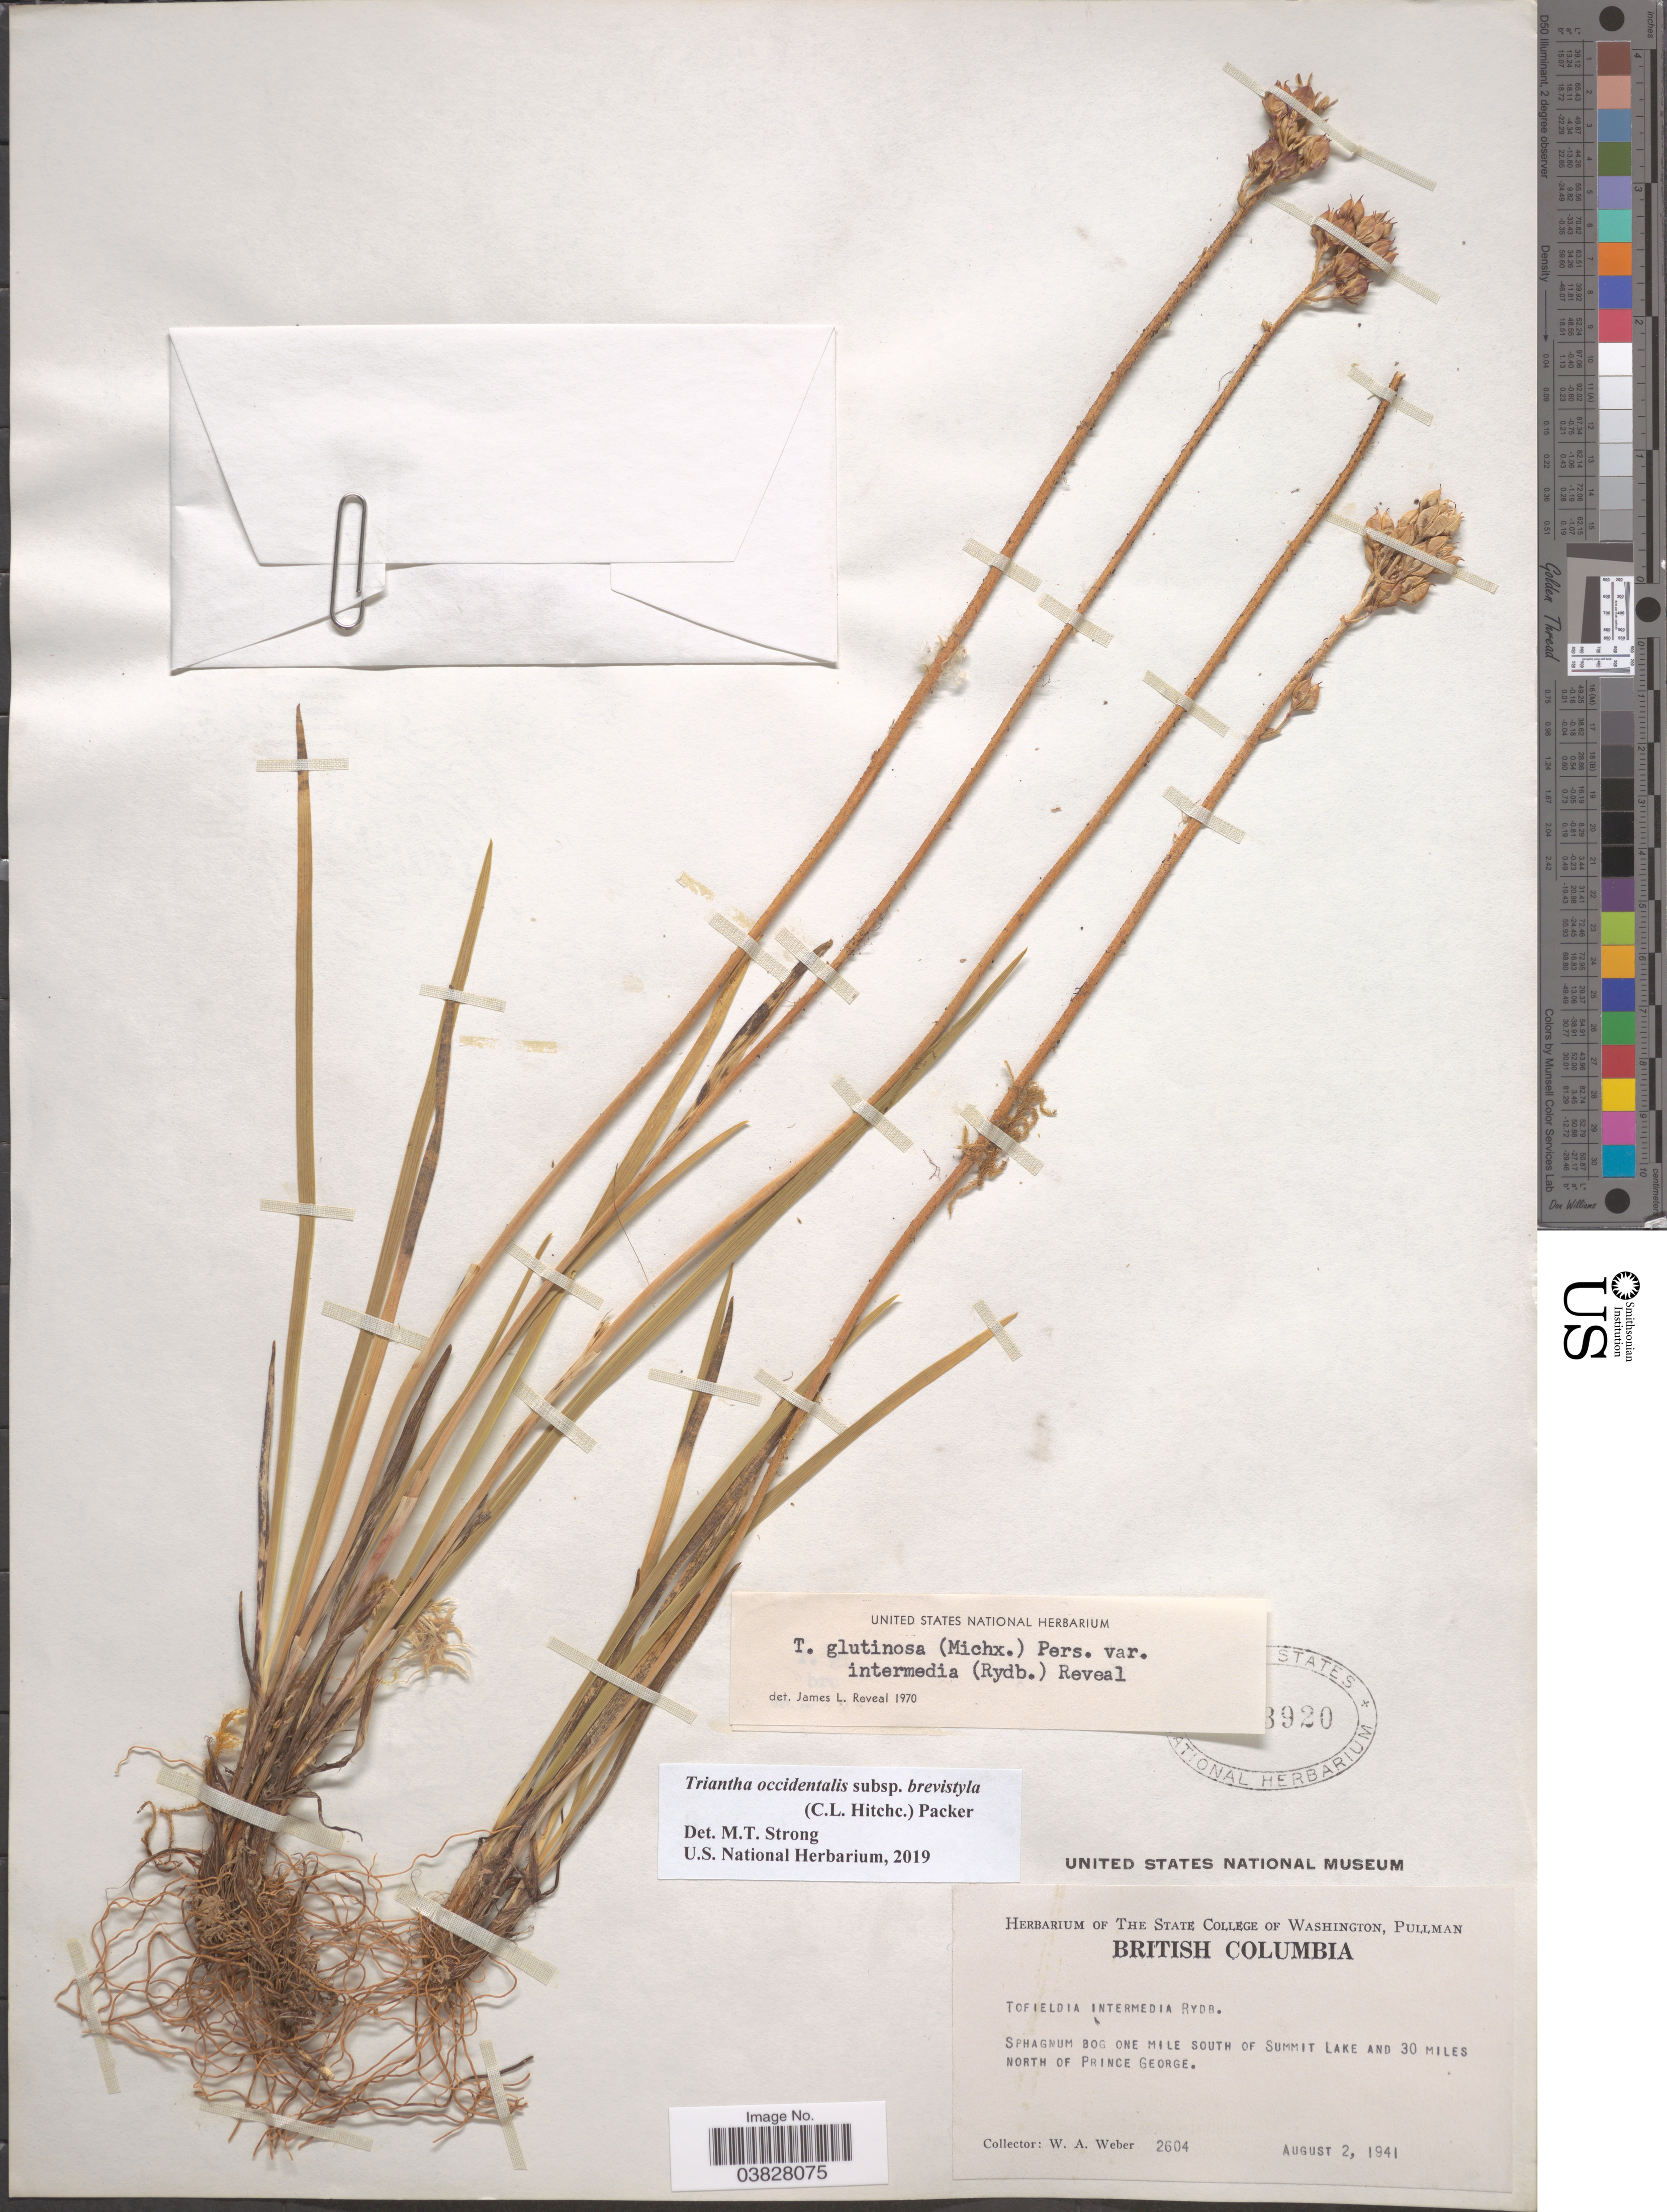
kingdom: Plantae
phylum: Tracheophyta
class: Liliopsida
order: Alismatales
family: Tofieldiaceae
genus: Triantha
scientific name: Triantha occidentalis subsp. brevistyla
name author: (C.L. Hitchc.) Packer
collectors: W. A. Weber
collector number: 2604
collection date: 1941-08-02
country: Canada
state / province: British Columbia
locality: Sphagnum Bog one mile south of Summit Lake and 30 miles north of Prince George.